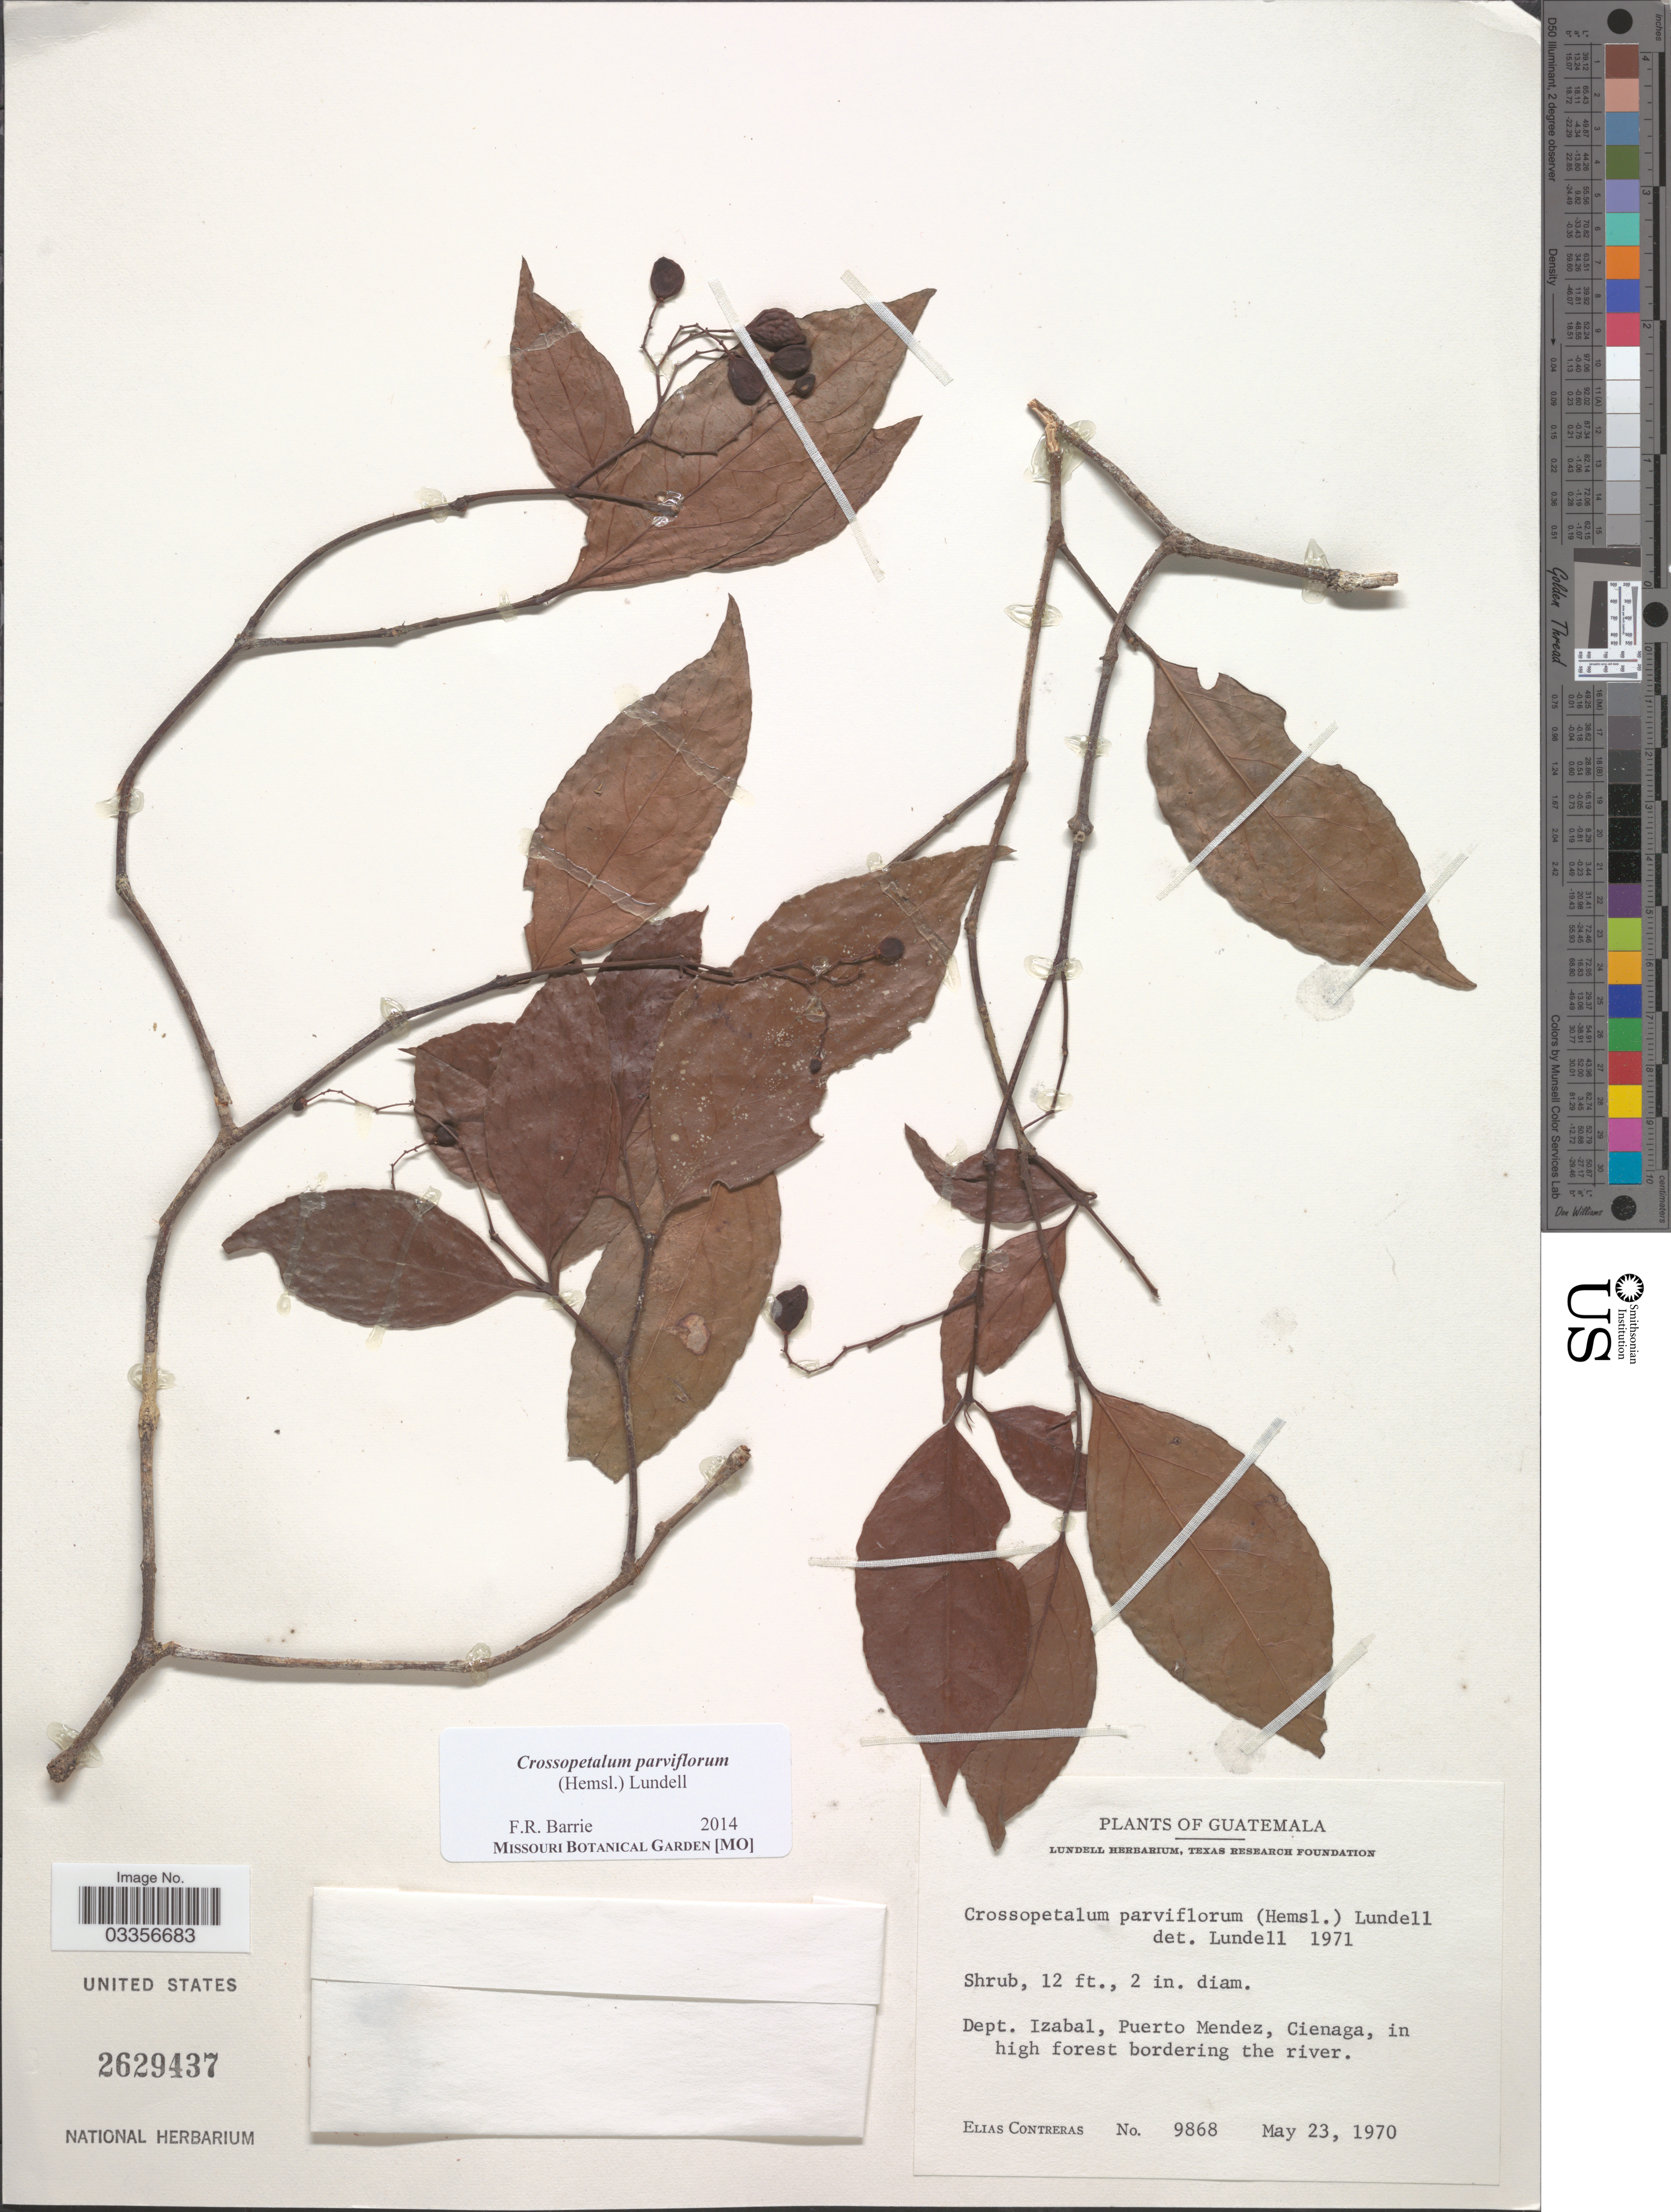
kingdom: Plantae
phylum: Tracheophyta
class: Magnoliopsida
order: Celastrales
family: Celastraceae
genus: Crossopetalum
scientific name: Crossopetalum parviflorum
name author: L.O. Williams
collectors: E. Contreras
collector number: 9868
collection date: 1970-05-23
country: Guatemala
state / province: Izabal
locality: Dept. Izabal, Puerto Mendez, Cienaga, in high forest bordering the river.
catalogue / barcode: US 2629437